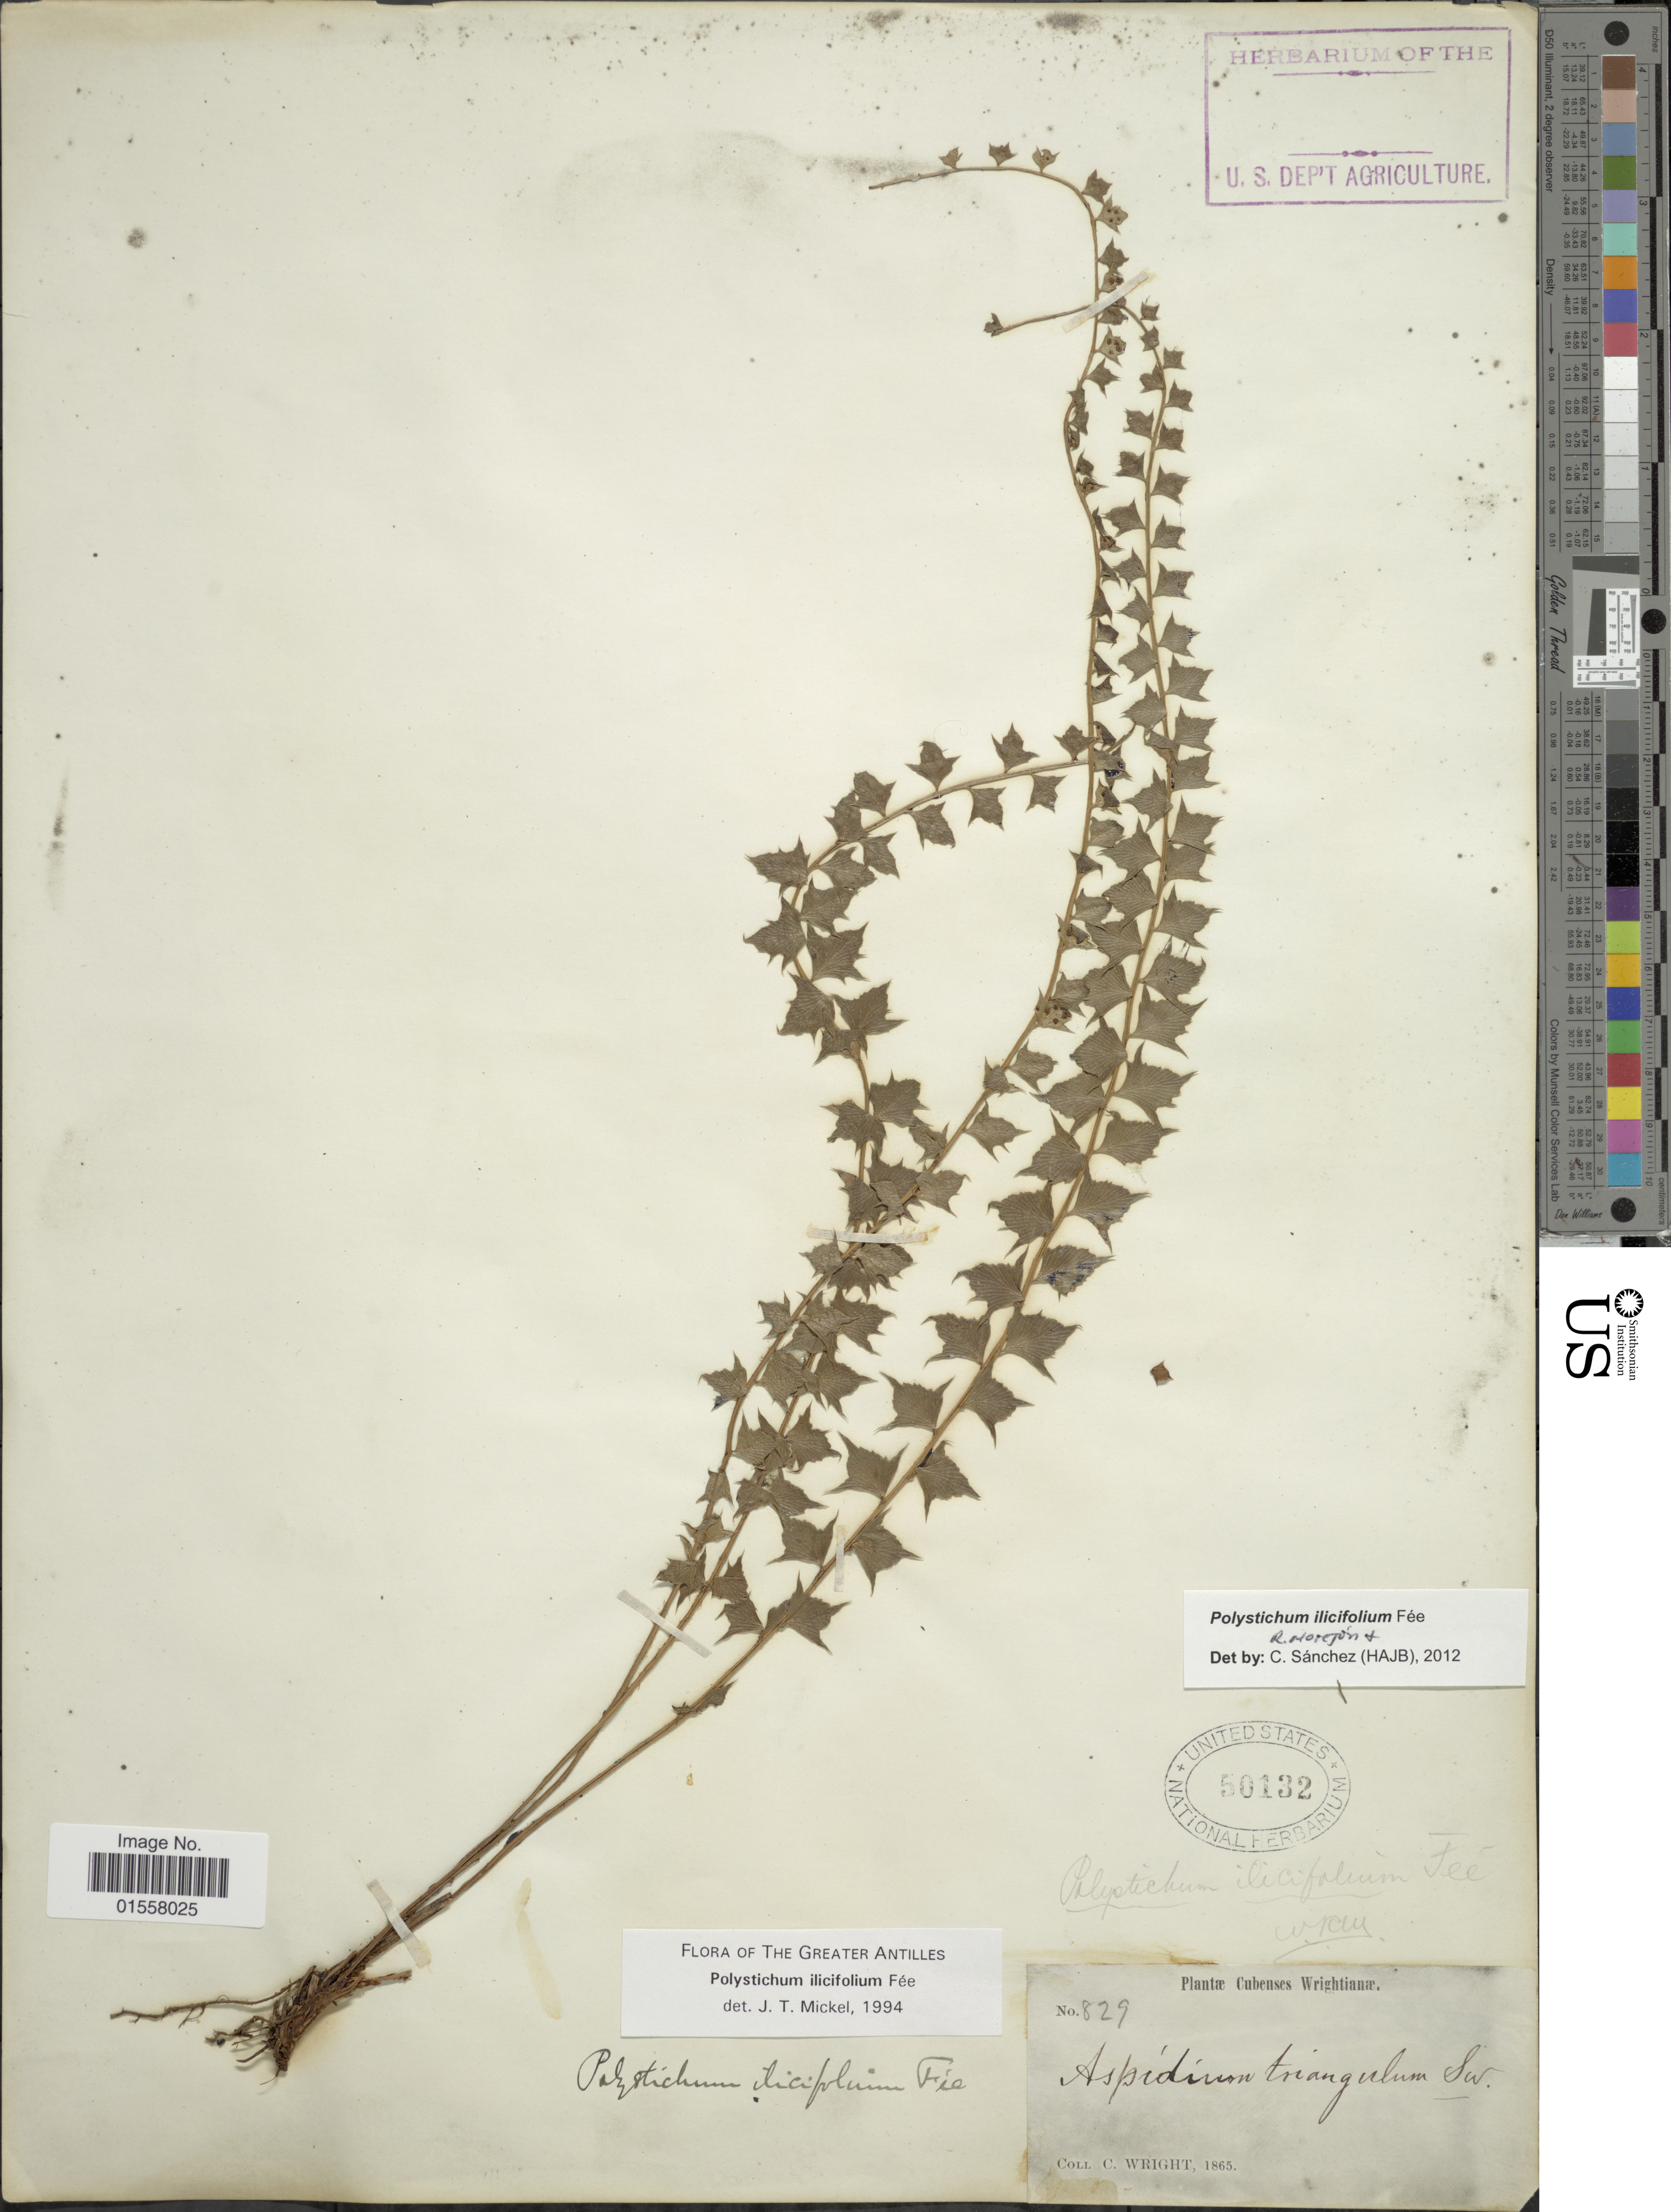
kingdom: Plantae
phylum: Tracheophyta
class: Polypodiopsida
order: Polypodiales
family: Dryopteridaceae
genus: Polystichum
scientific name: Polystichum ilicifolium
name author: Fée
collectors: C. Wright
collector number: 829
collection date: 1865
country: Cuba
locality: Cubenses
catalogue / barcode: US 50132